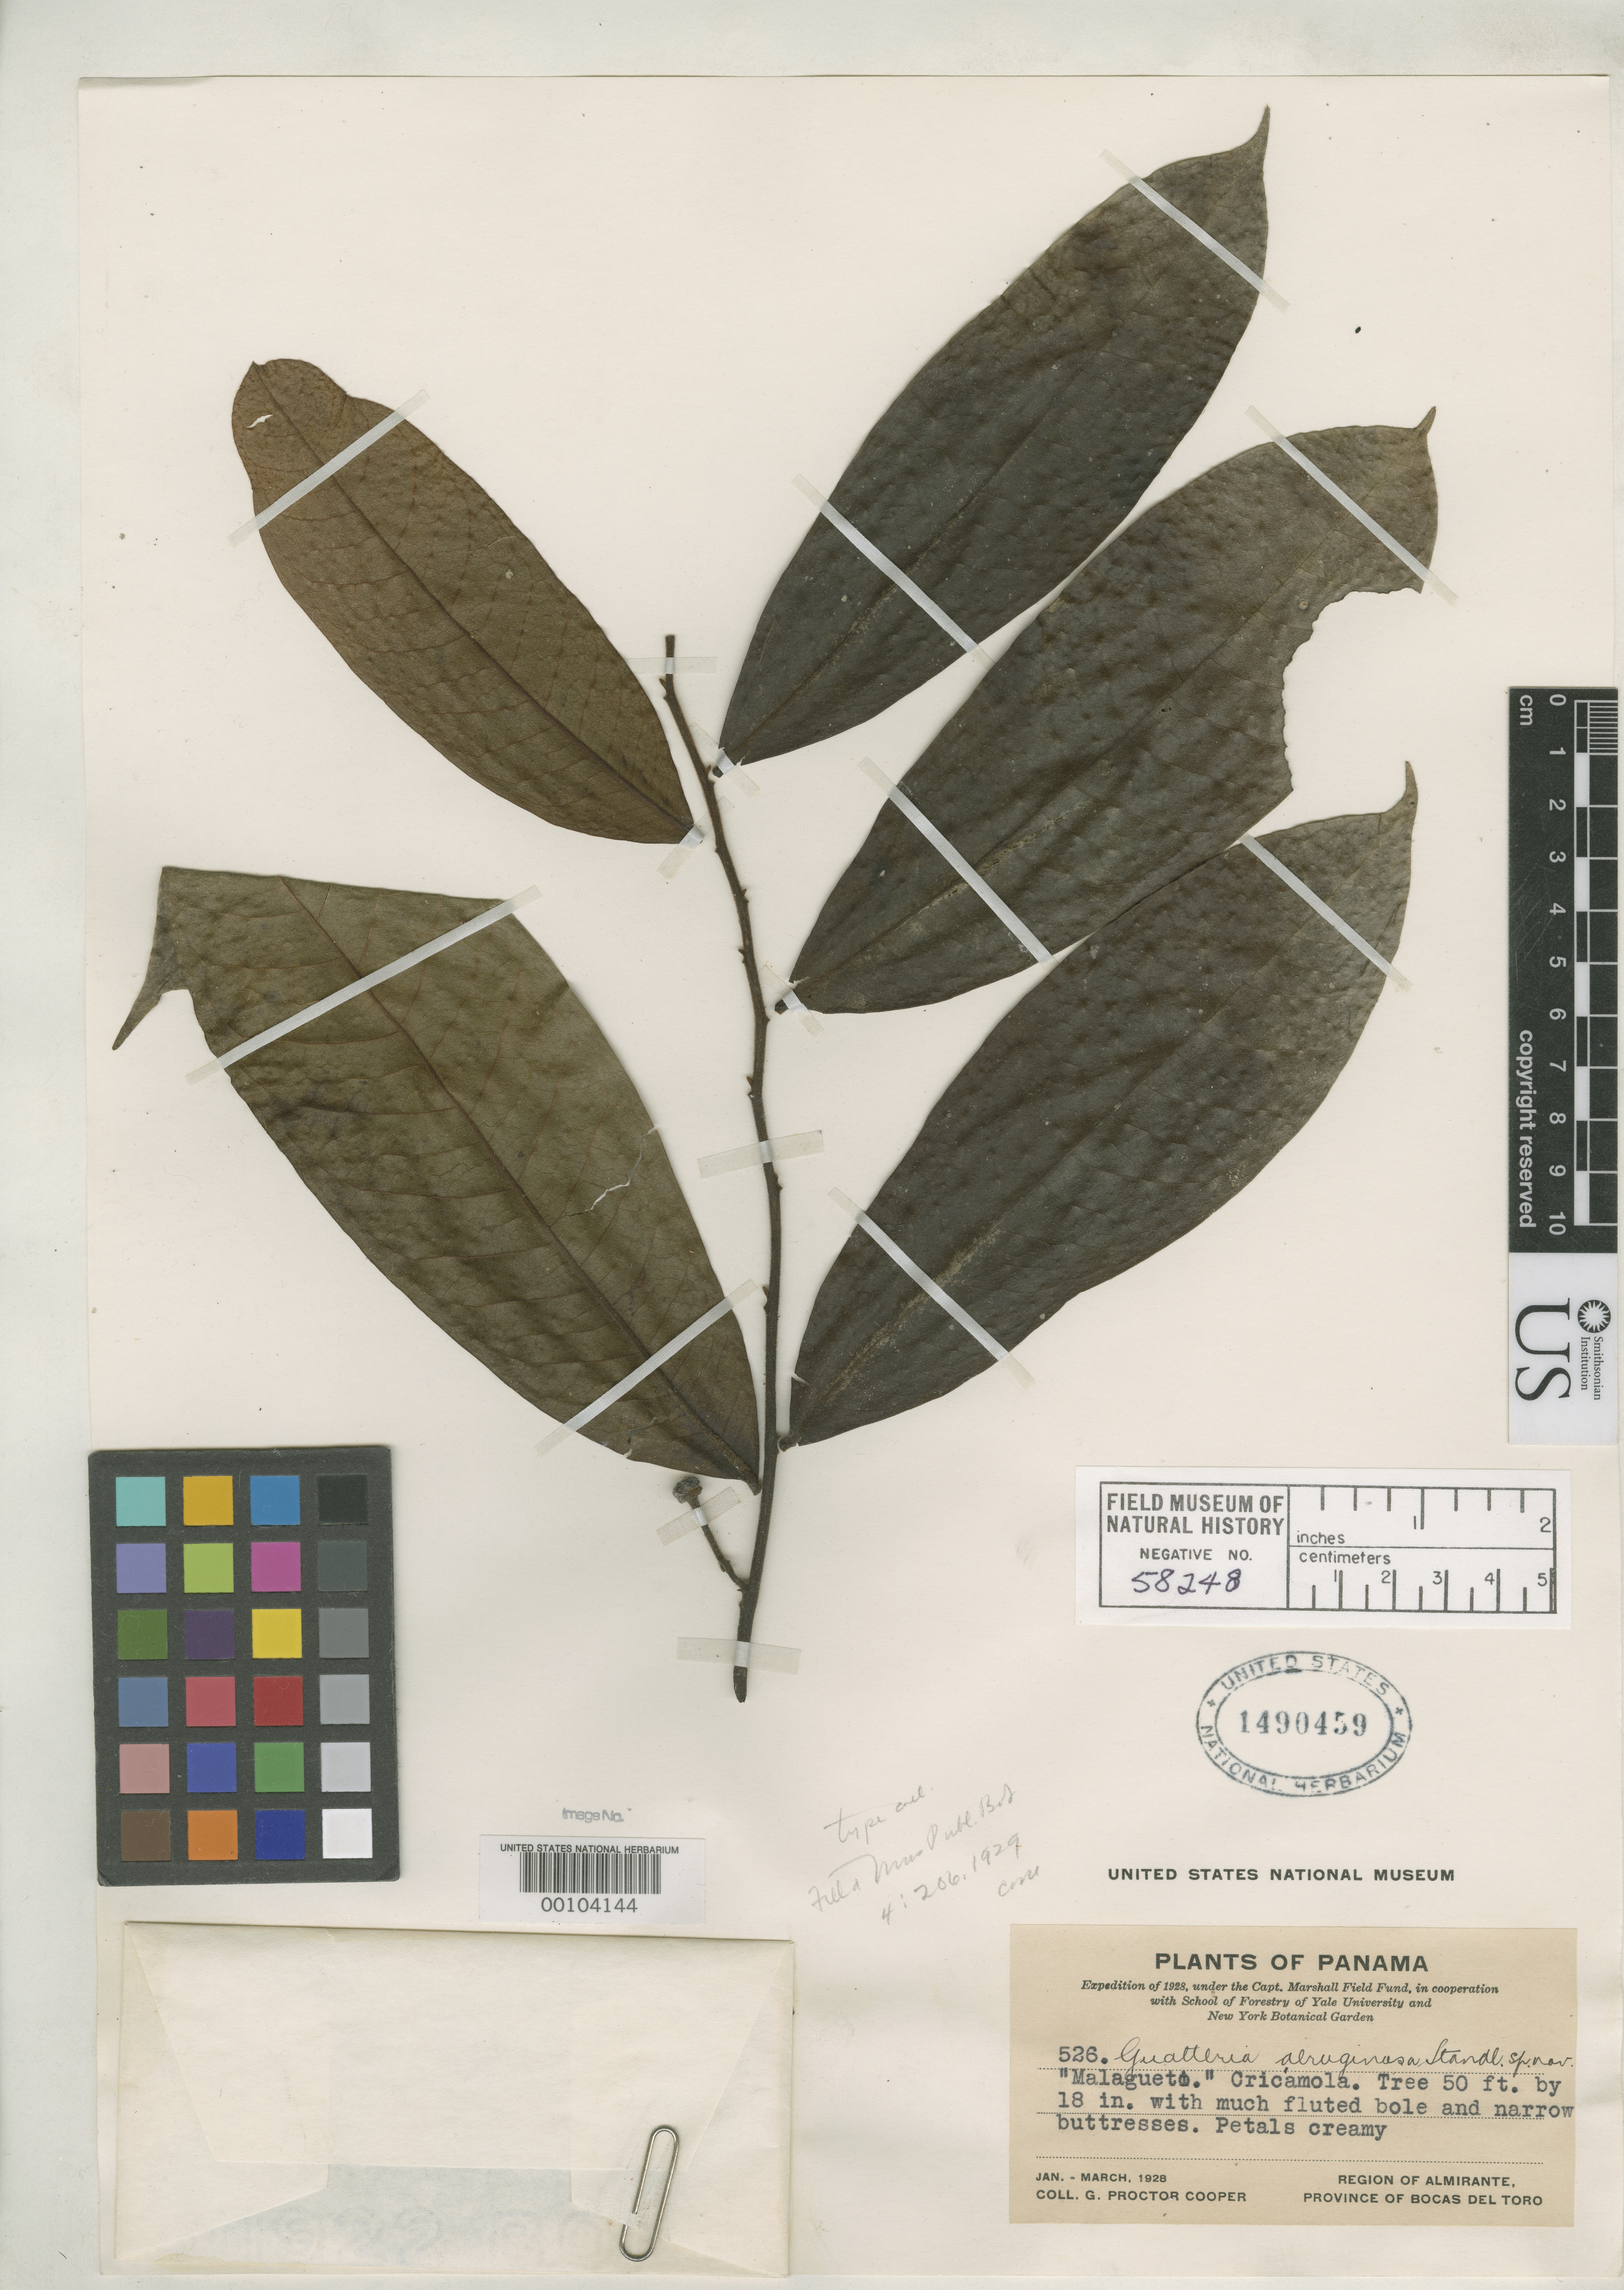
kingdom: Plantae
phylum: Tracheophyta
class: Magnoliopsida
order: Magnoliales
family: Annonaceae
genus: Guatteria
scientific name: Guatteria aeruginosa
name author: Standl.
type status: Isotype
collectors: G. Cooper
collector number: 526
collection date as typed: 1928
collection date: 1928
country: Panama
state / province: Bocas del Toro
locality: Almirante region, Cricamda Valley.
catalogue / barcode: US 1490459